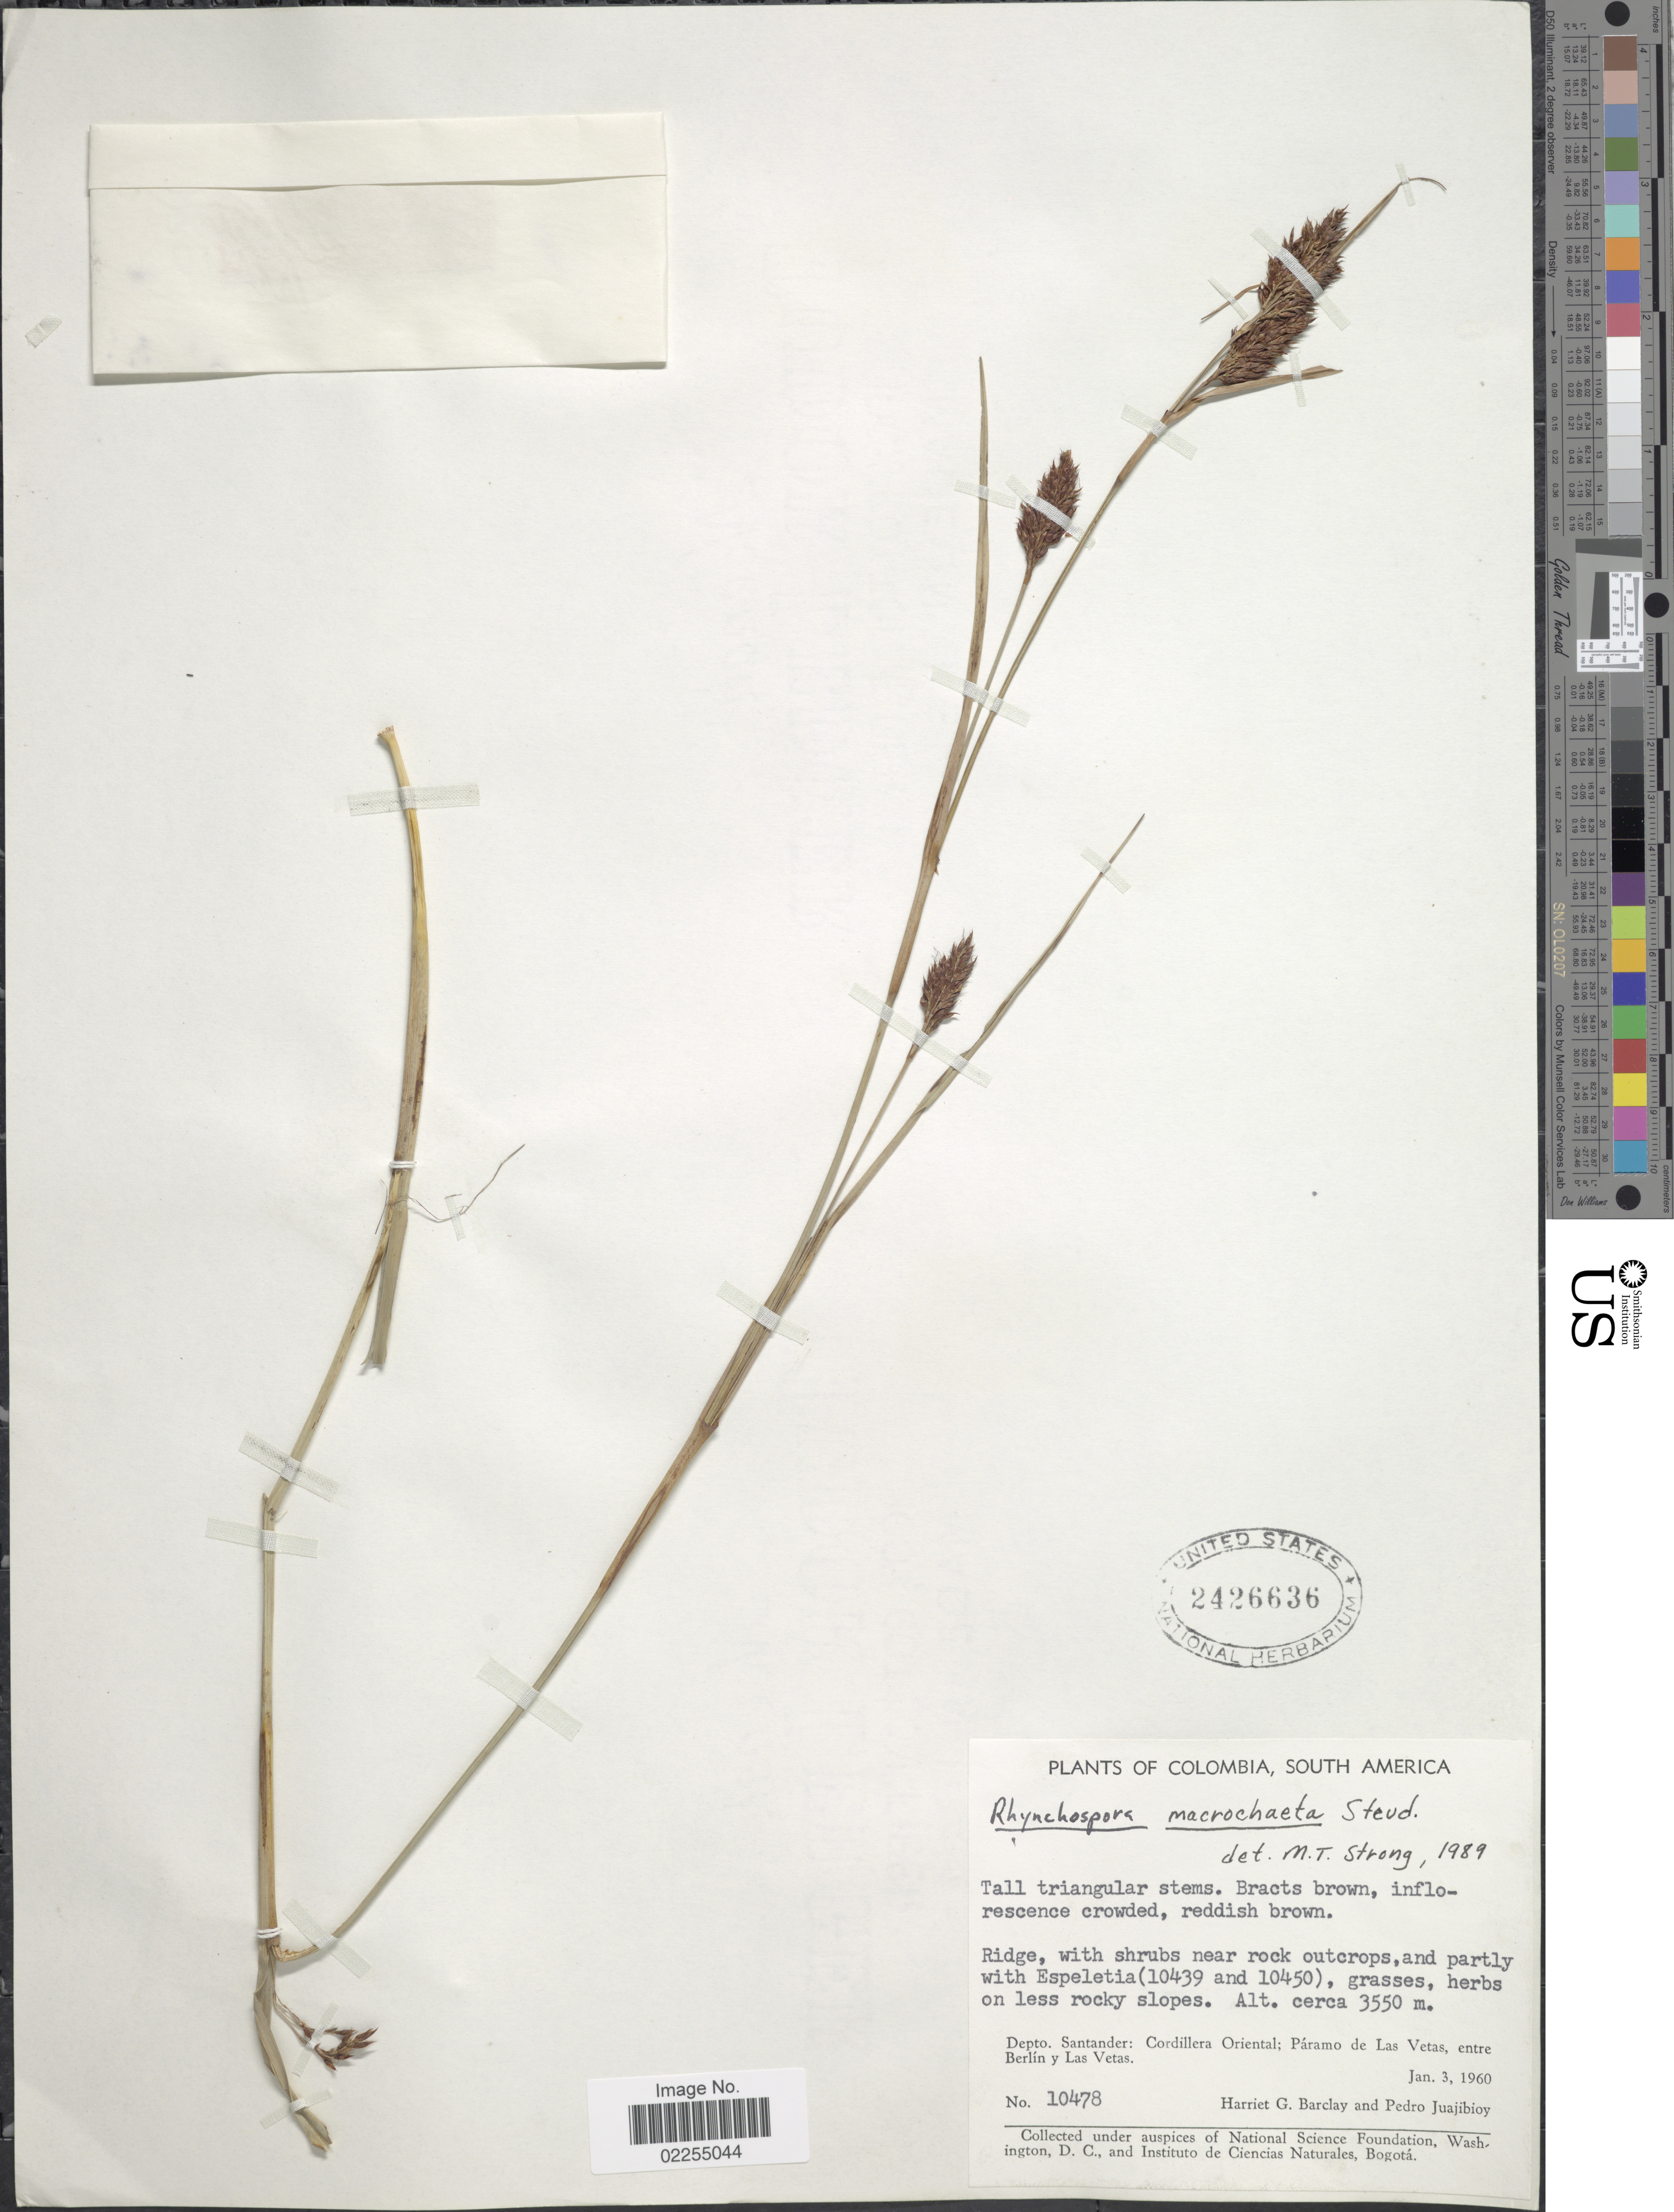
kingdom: Plantae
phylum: Tracheophyta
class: Liliopsida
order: Poales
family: Cyperaceae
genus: Rhynchospora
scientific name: Rhynchospora macrochaeta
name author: Steud. ex Boeckeler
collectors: H. G. Barclay & P. Juajibioy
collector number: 10478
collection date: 1960-01-03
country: Colombia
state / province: Santander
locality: Cordillera Oriental: Paramo de Las Vetas, entre Berlin y Las Vetas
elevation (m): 3550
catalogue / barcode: US 2426636